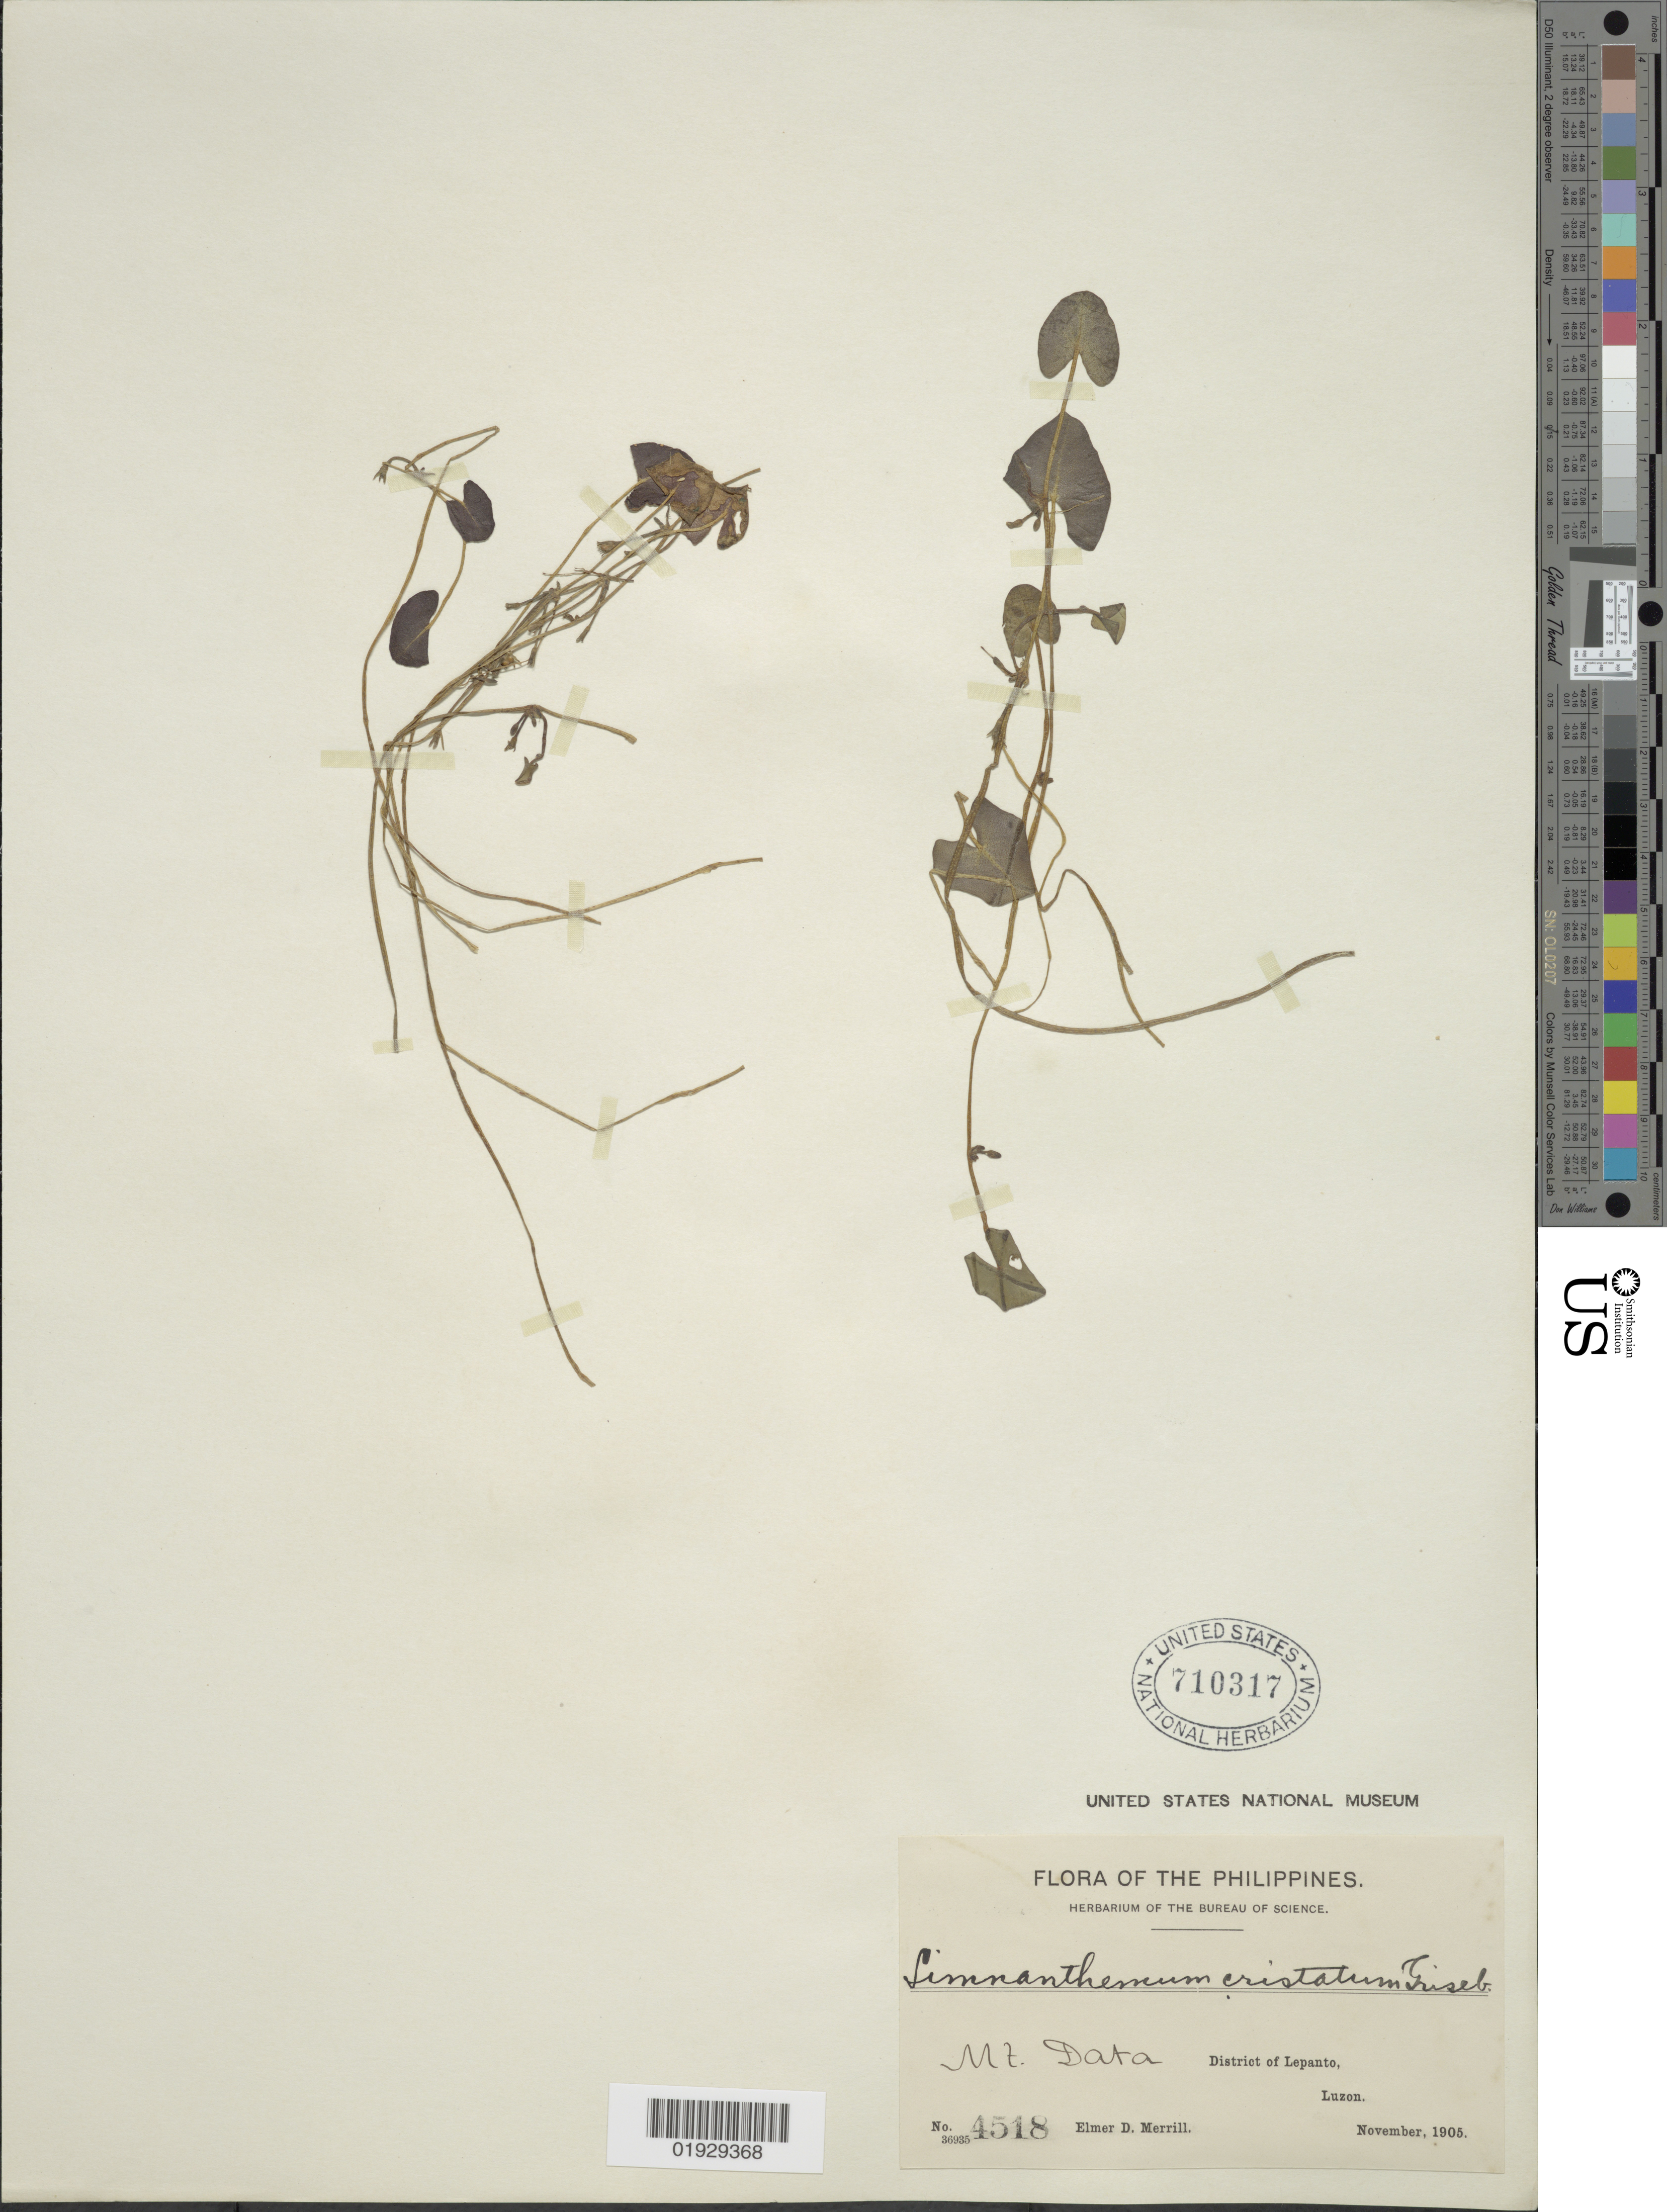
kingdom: Plantae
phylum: Tracheophyta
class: Magnoliopsida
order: Asterales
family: Menyanthaceae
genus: Nymphoides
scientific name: Nymphoides cristata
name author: (Roxb.) Kuntze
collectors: E. D. Merrill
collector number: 4518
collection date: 1905-11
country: Philippines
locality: Mt. Data. District of Lepanto, Luzon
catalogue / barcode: US 710317